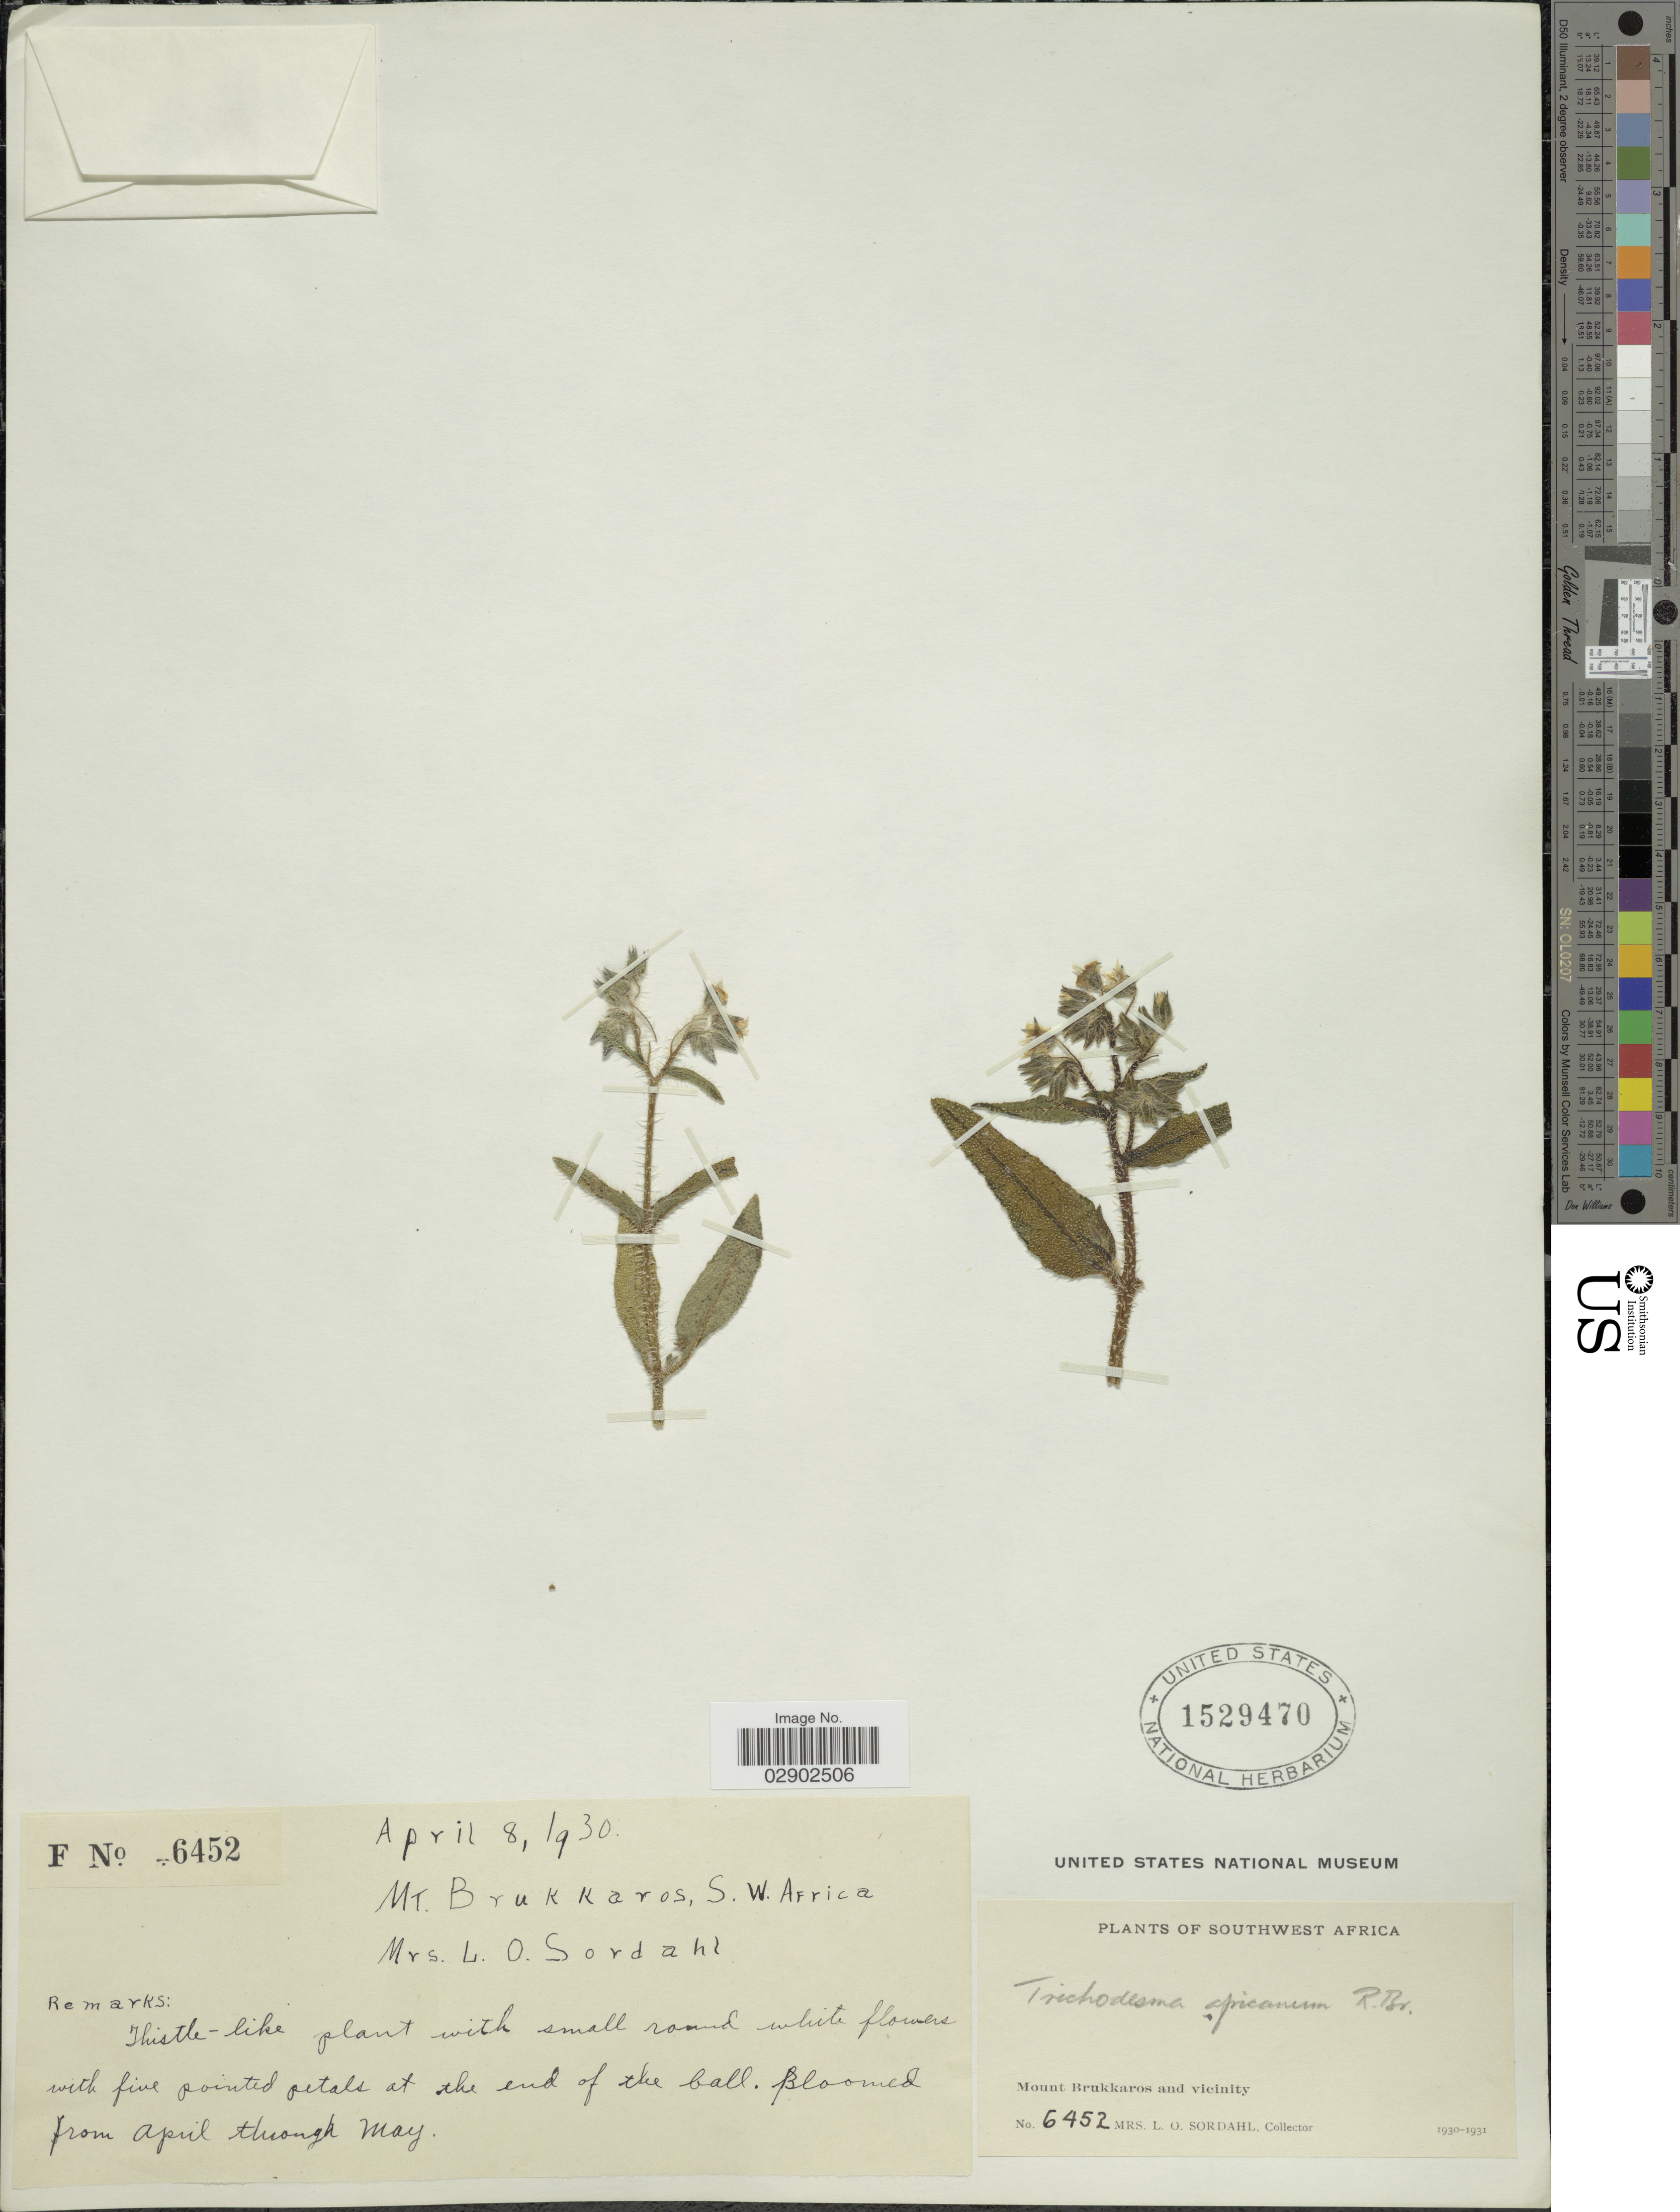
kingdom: Plantae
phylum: Tracheophyta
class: Magnoliopsida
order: Boraginales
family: Boraginaceae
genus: Trichodesma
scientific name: Trichodesma africanum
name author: (L.) Sm.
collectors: L. Sordahl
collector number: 6452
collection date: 1930-04-08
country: Namibia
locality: Southwest Africa. Mount Brukkaros and vicinity. S. W. Africa.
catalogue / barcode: US 1529470